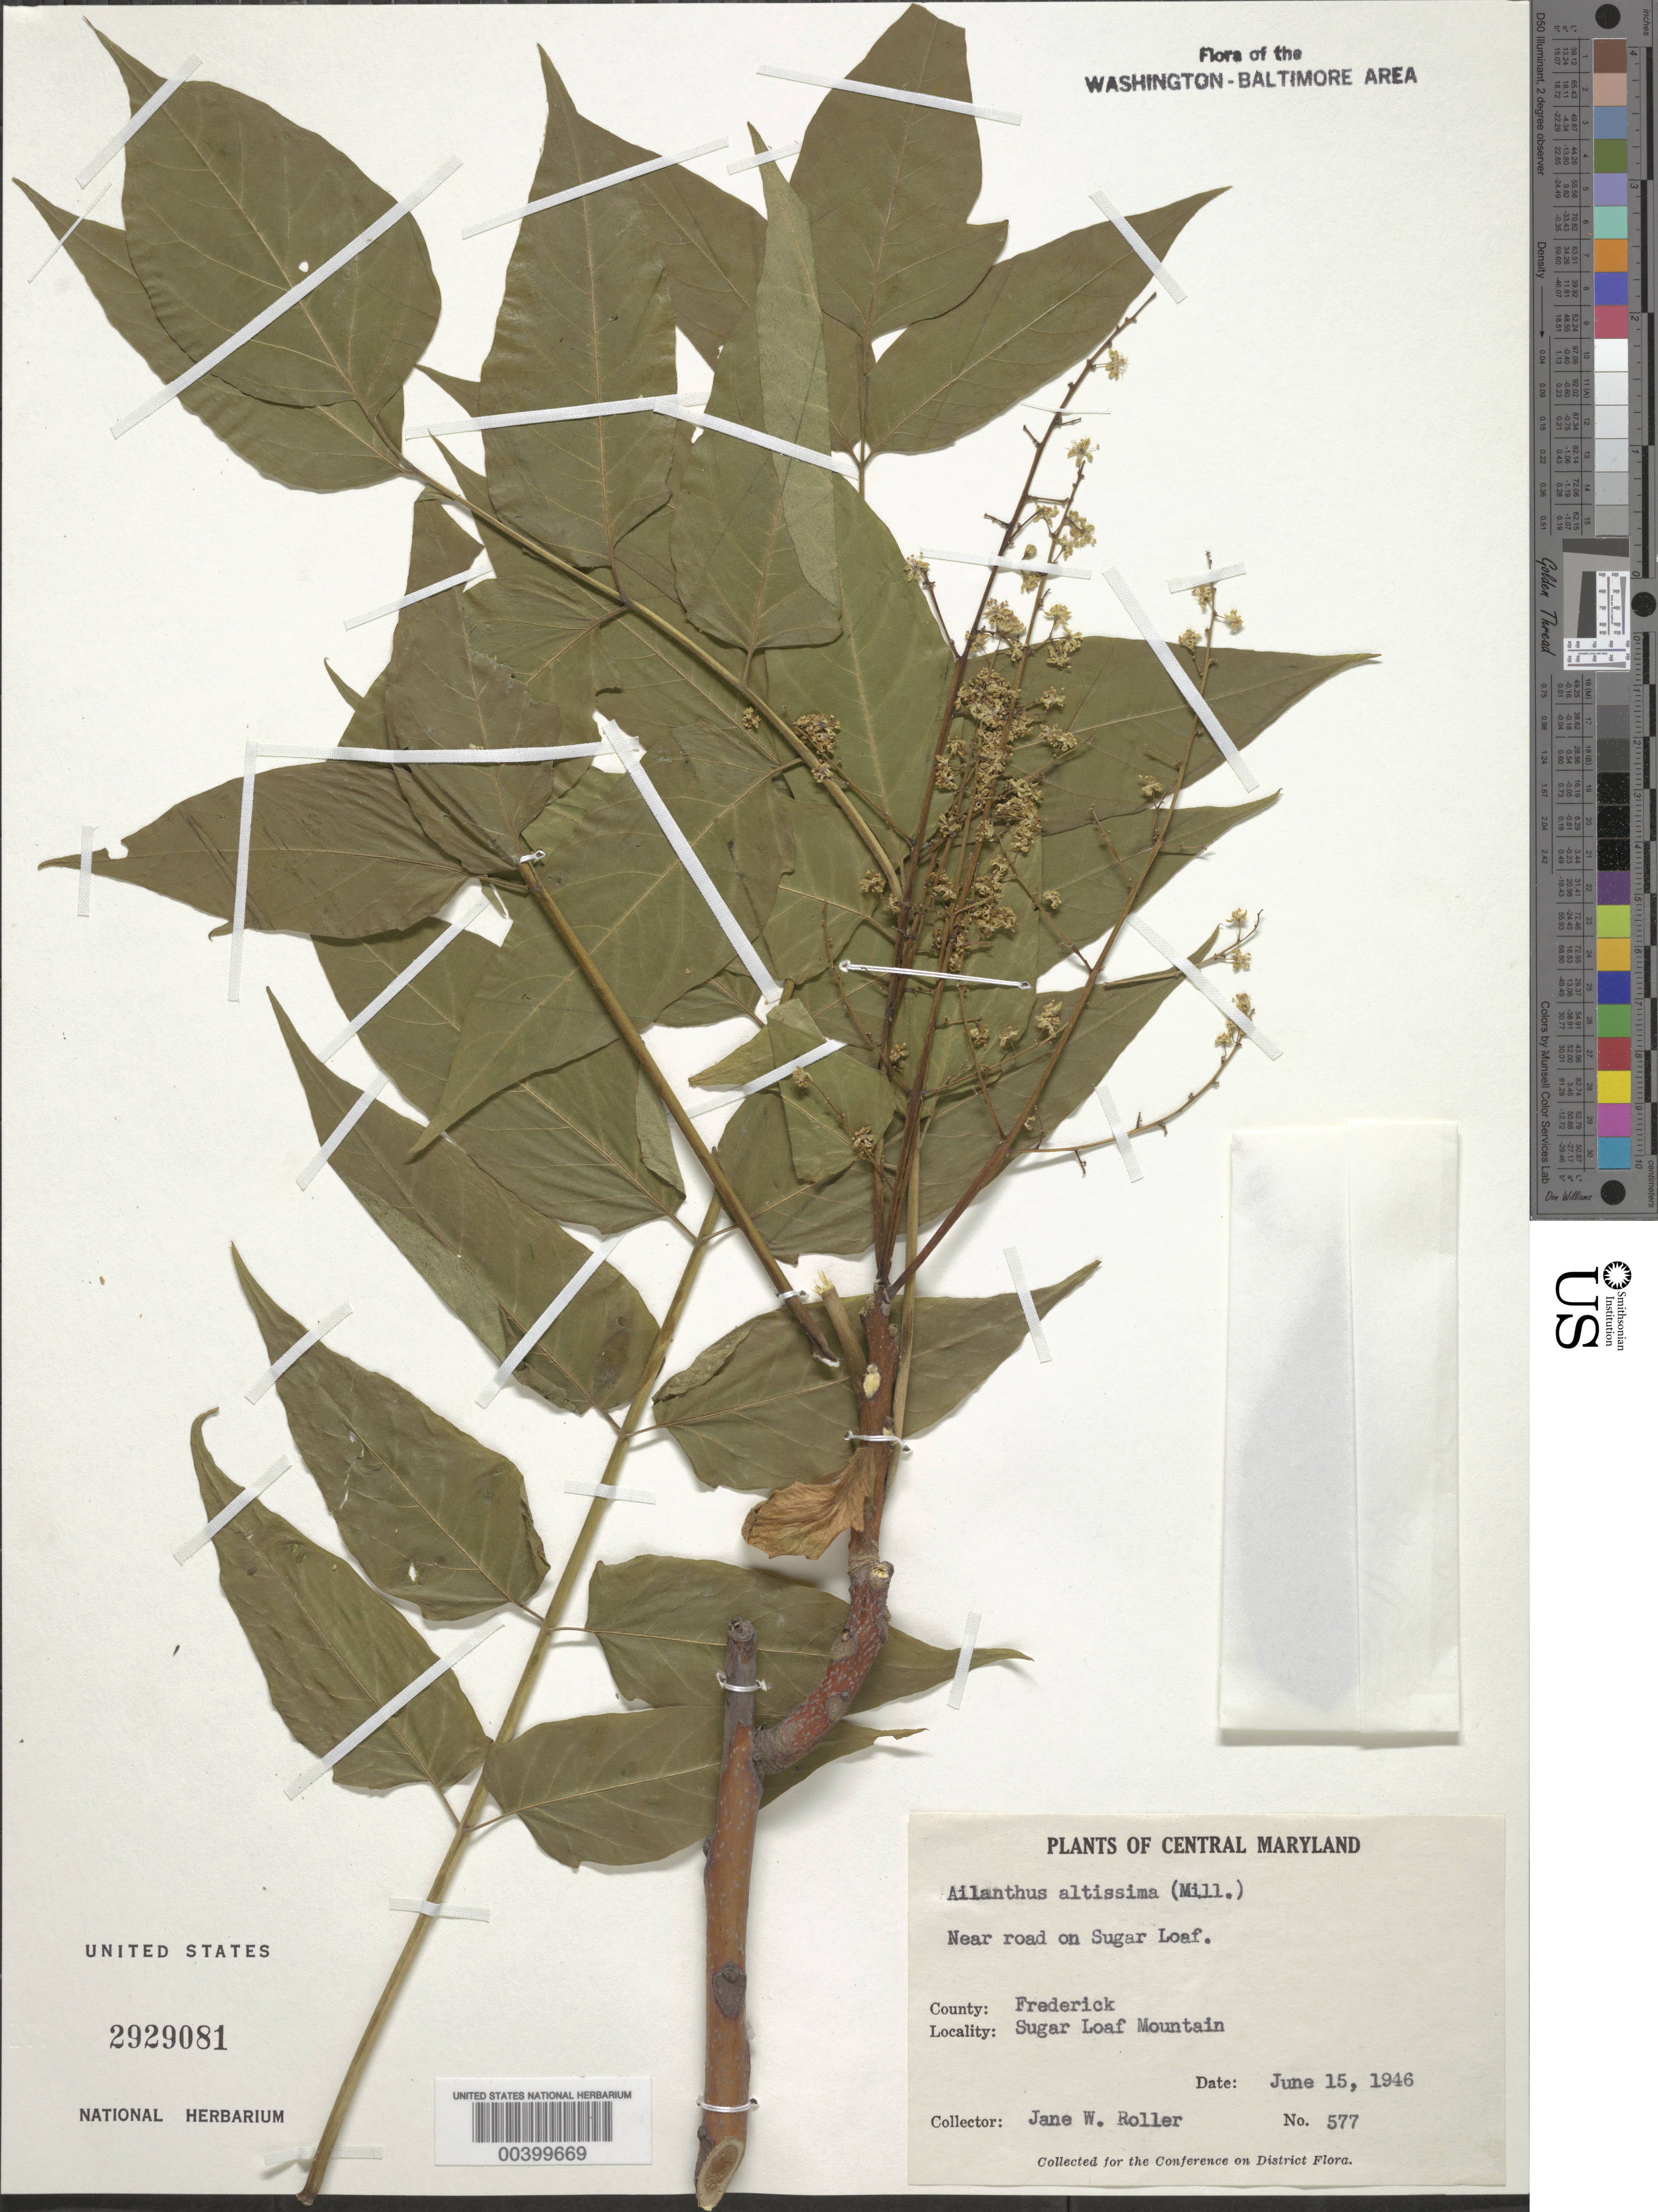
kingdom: Plantae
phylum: Tracheophyta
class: Magnoliopsida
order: Sapindales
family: Simaroubaceae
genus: Ailanthus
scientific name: Ailanthus altissima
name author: (Mill.) Swingle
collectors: J. W. Roller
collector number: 577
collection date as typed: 15 Jun 1946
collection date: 1946-06-15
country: United States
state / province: Maryland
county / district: Frederick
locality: Sugar Loaf Mountain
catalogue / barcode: US 2929081